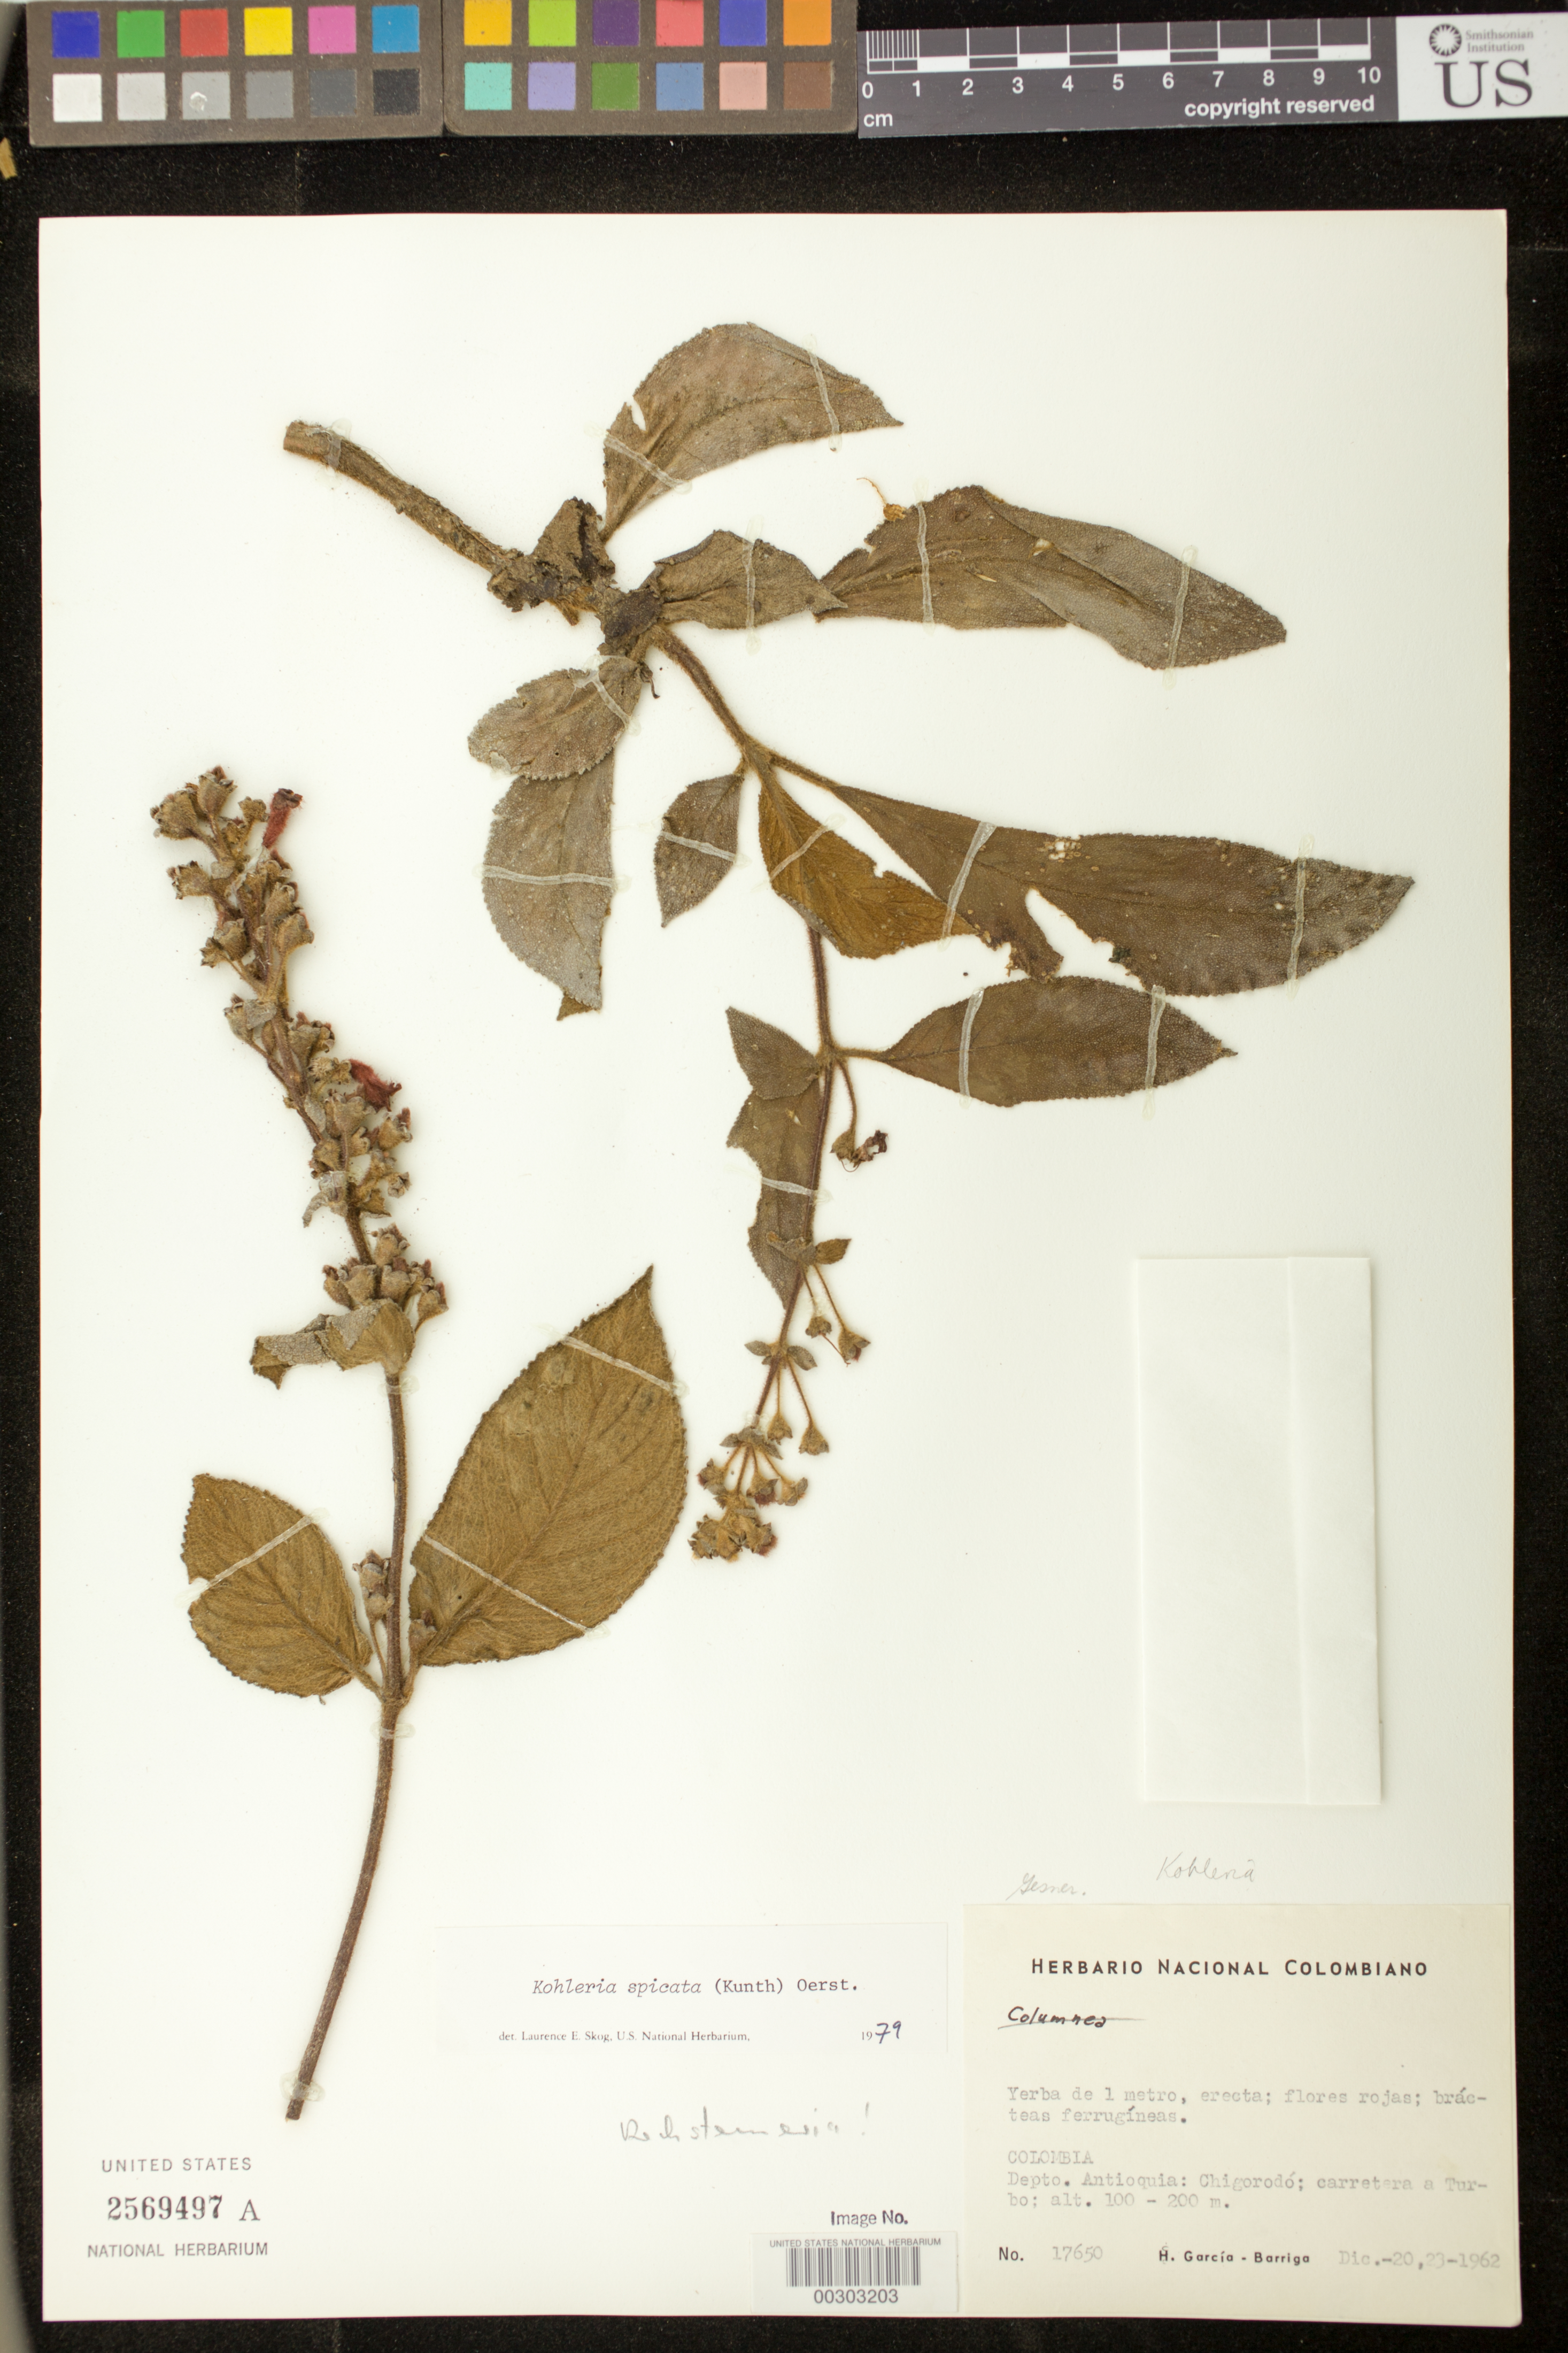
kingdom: Plantae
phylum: Tracheophyta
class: Magnoliopsida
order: Lamiales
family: Gesneriaceae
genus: Kohleria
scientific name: Kohleria spicata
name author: (Kunth) Oerst.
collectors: H. García Barriga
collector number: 17650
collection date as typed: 20-23 Dec 1962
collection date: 1962-12-20/1962-12-23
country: Colombia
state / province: Antioquia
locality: Chigorodo, highway to Turbo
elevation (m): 100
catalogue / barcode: US 2569497A